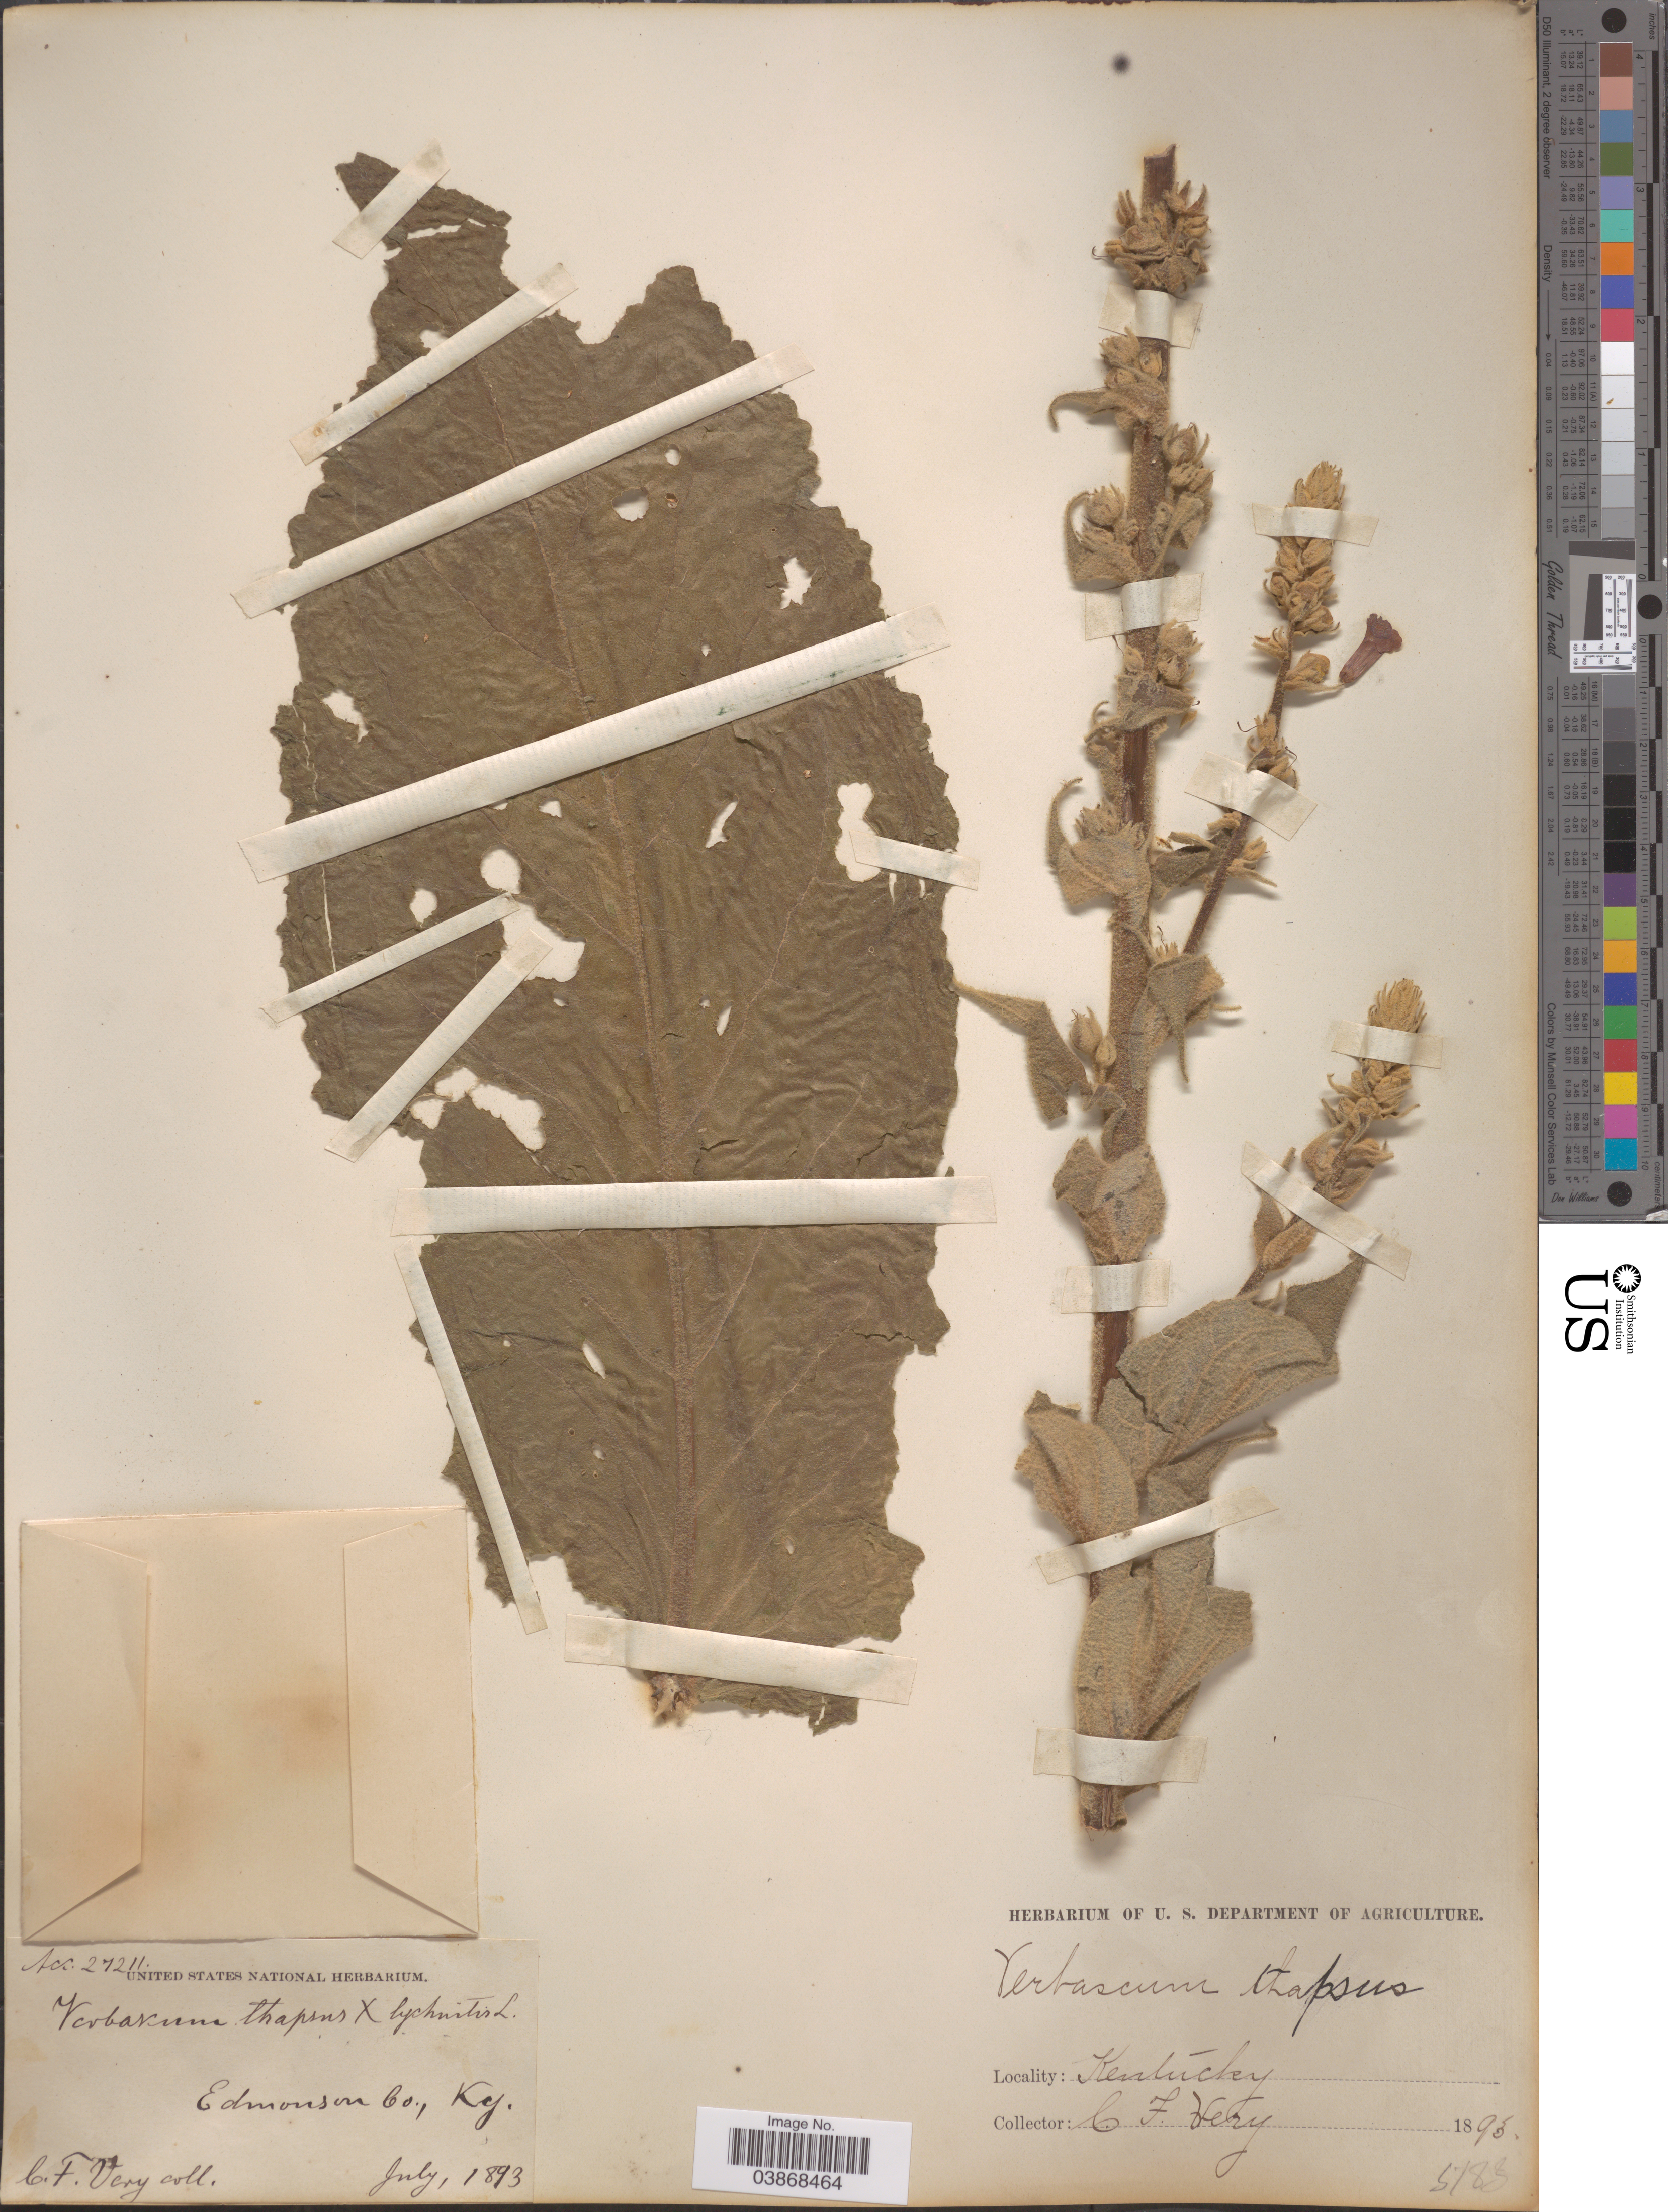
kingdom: Plantae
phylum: Tracheophyta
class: Magnoliopsida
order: Lamiales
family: Scrophulariaceae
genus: Verbascum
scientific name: Verbascum phlomoides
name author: L.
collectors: C. Very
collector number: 27211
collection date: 1893-07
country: United States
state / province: Kentucky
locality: Edmonson Co.